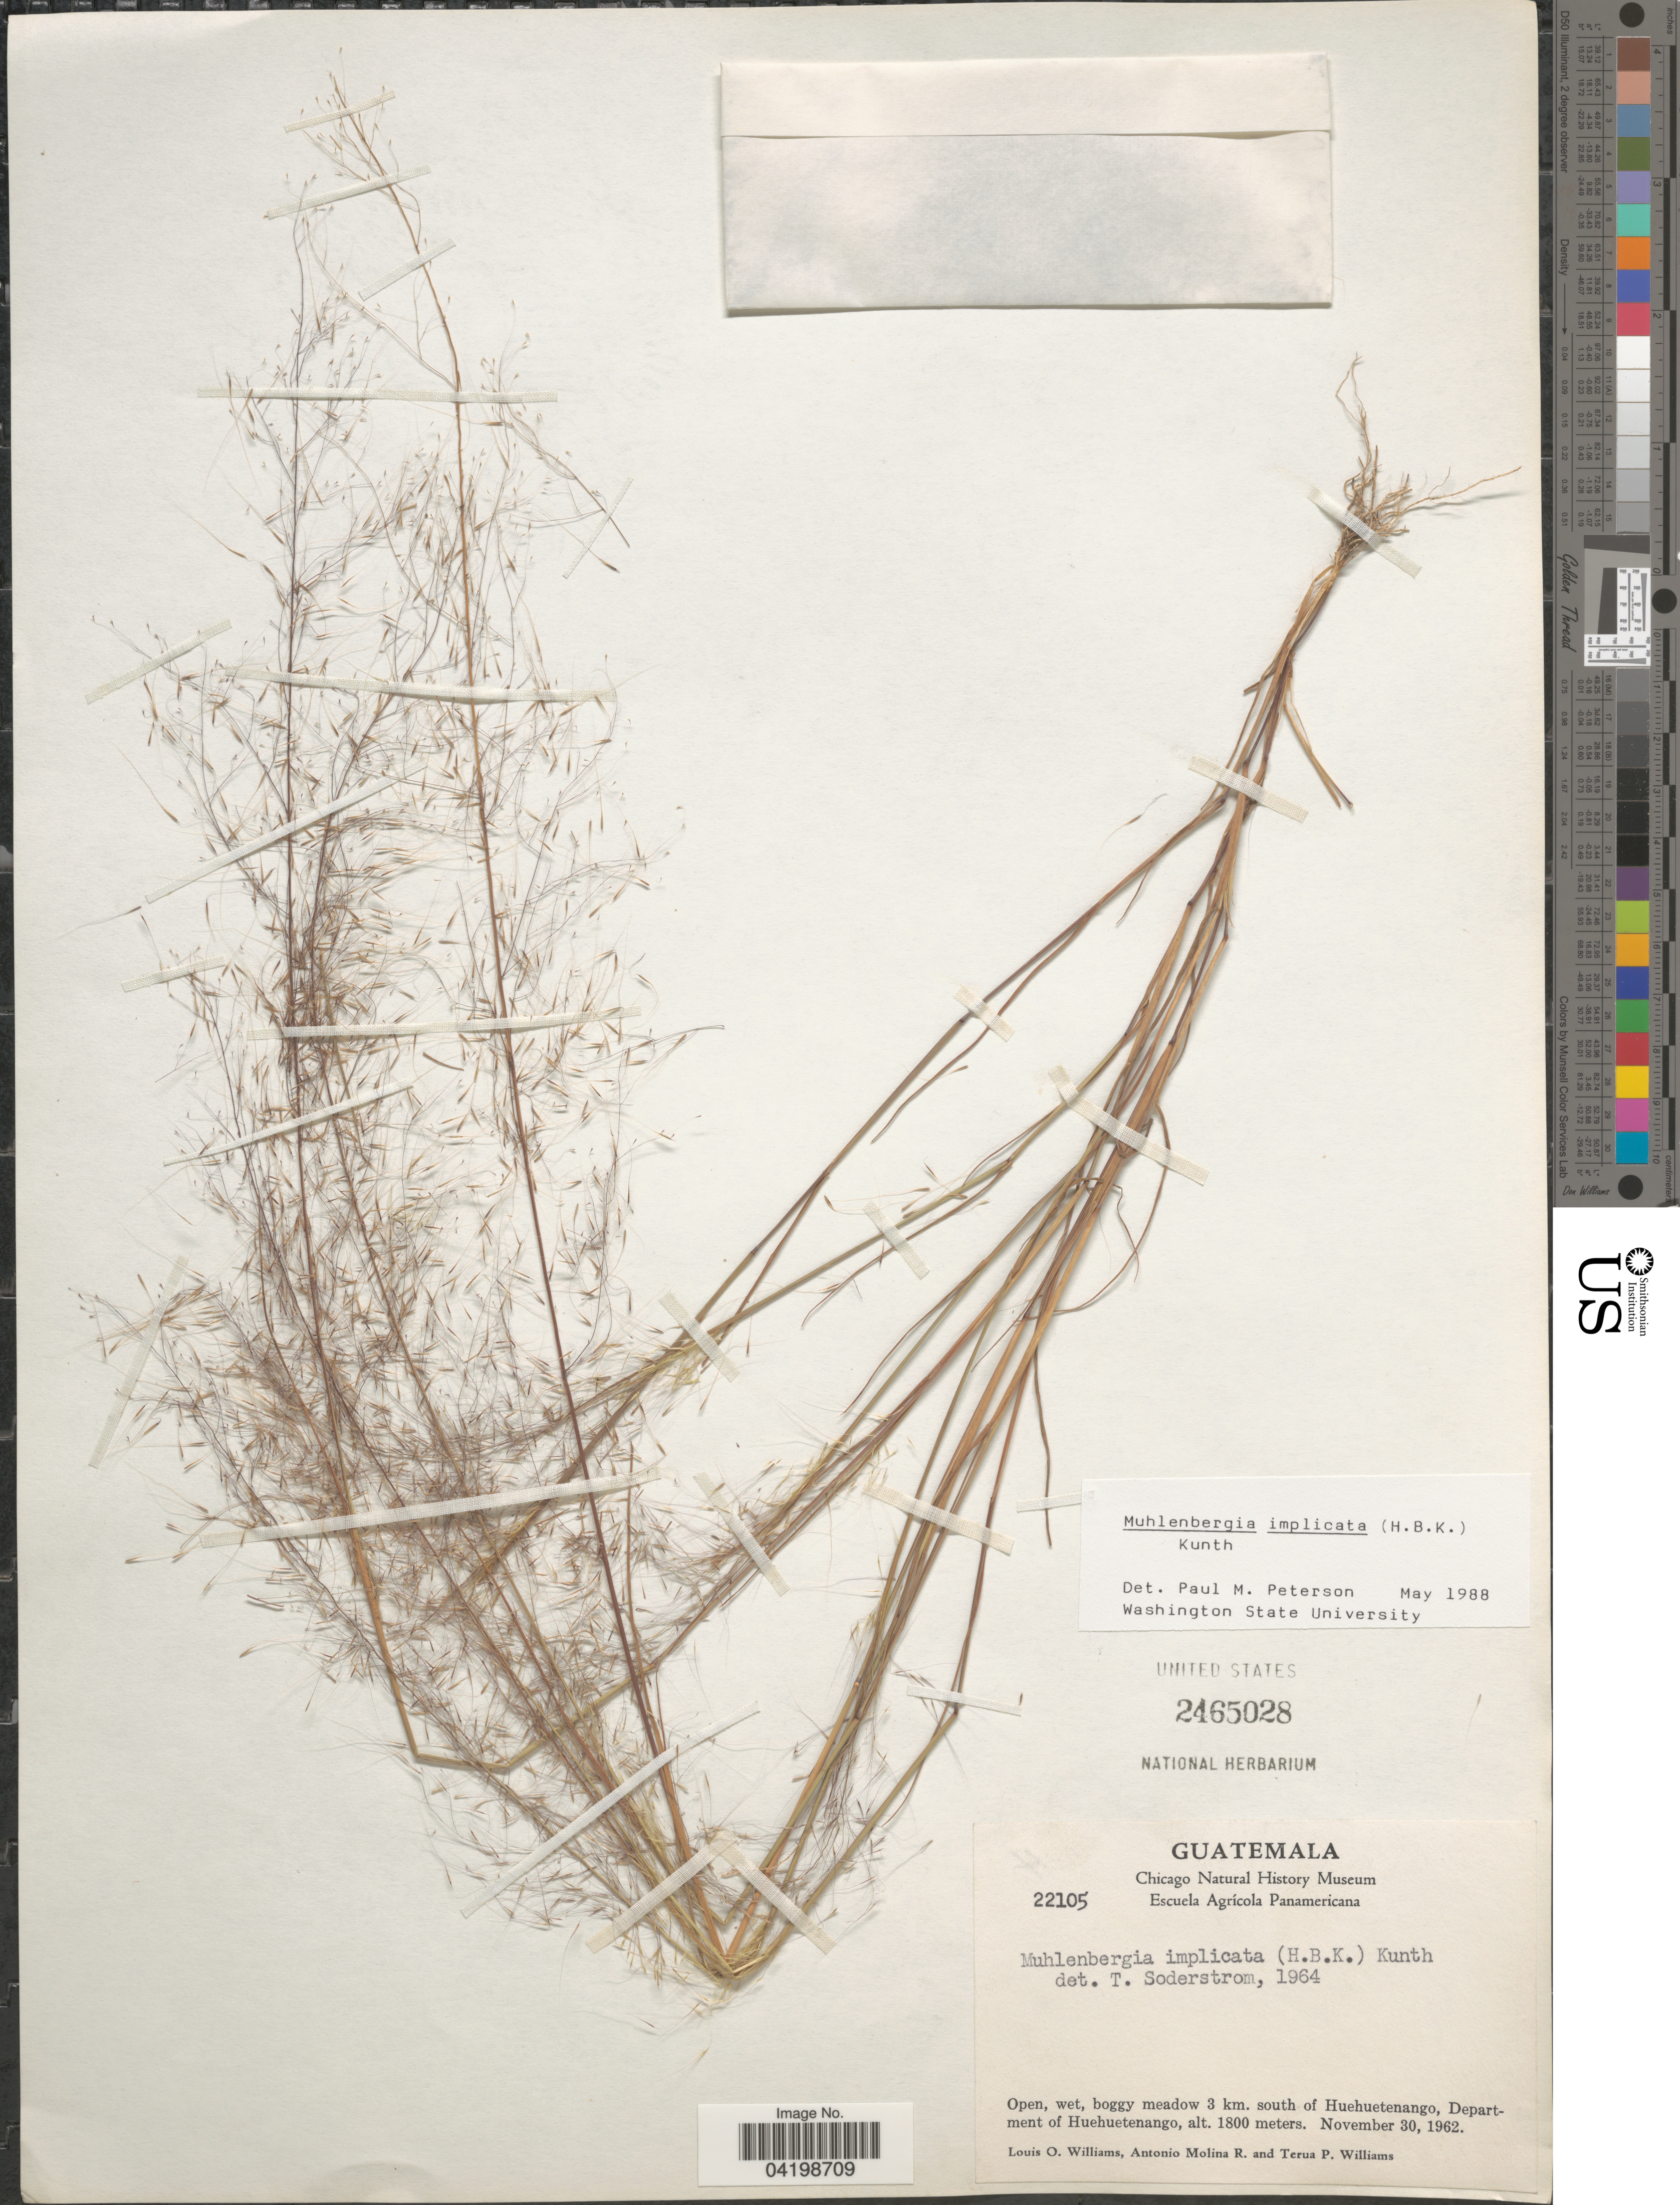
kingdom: Plantae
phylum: Tracheophyta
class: Liliopsida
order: Poales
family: Poaceae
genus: Muhlenbergia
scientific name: Muhlenbergia implicata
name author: (Kunth) Trin.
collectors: L. O. Williams, A. Molina R. & T. Williams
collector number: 22105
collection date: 1962-11-30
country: Guatemala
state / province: Huehuetenango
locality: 3 km. south of Huehuetenango, Department of Huehuetenango.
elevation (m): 1800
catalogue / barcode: US 2465028